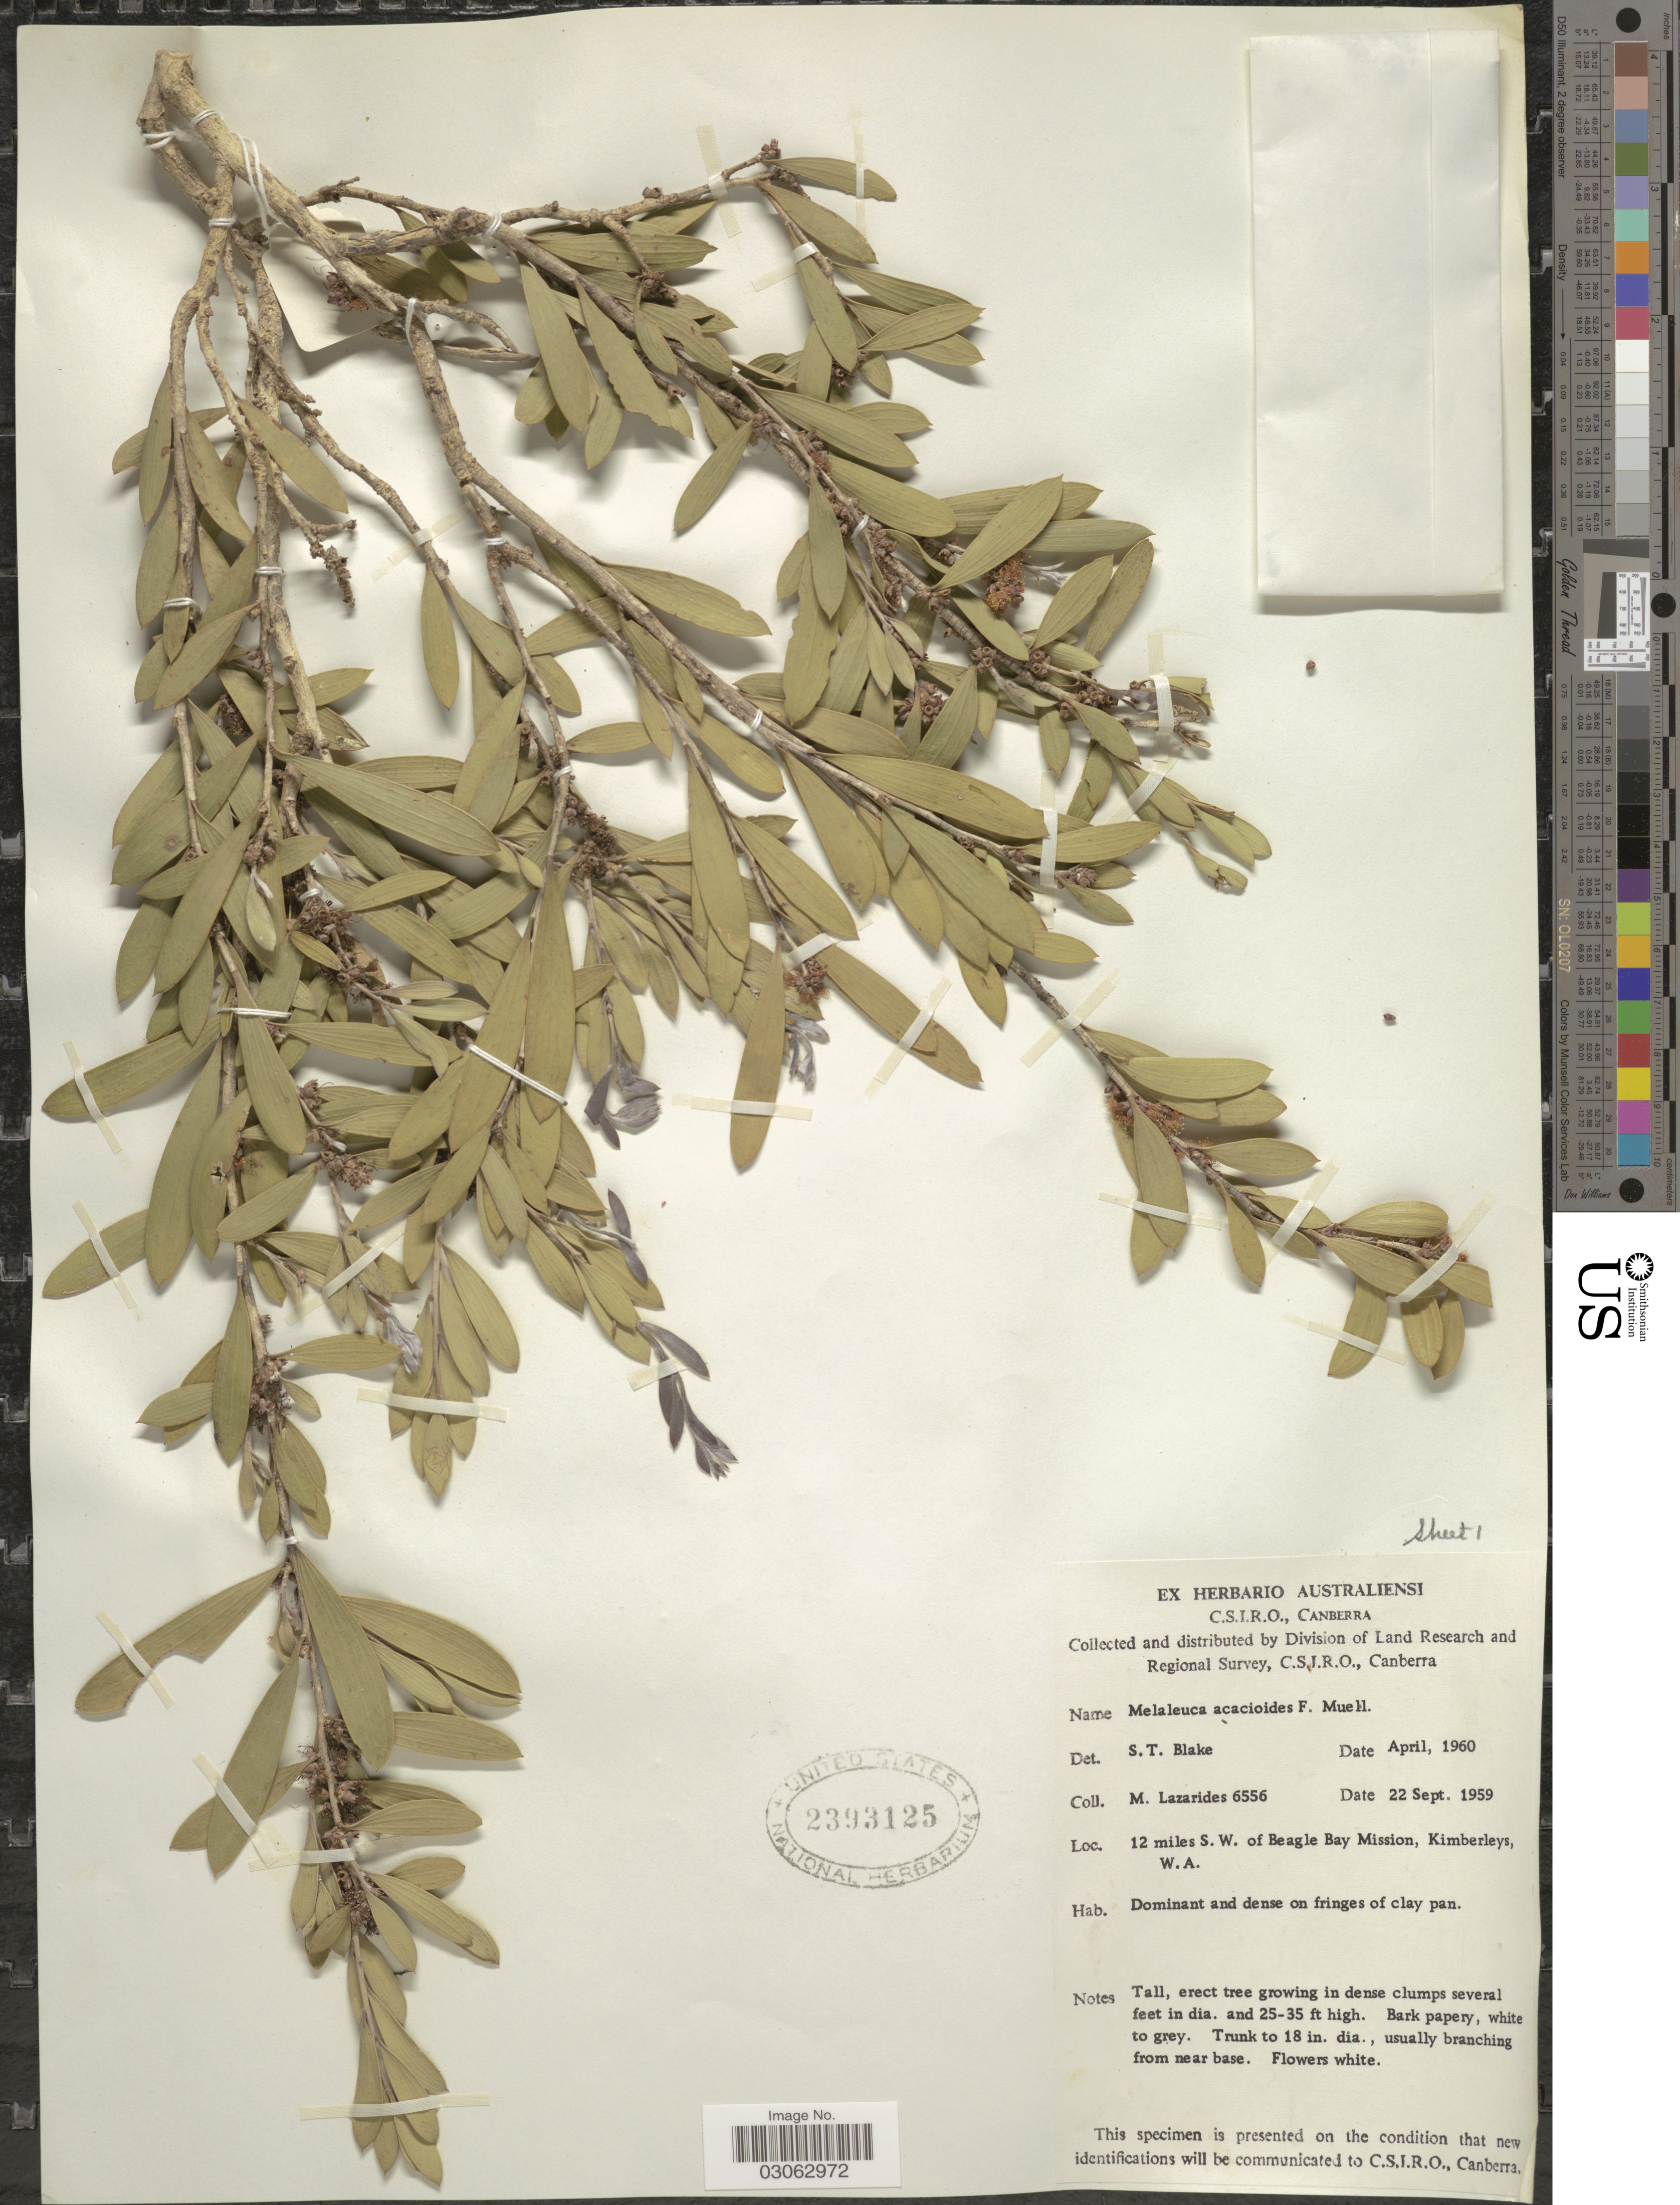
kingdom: Plantae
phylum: Tracheophyta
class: Magnoliopsida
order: Myrtales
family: Myrtaceae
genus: Melaleuca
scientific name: Melaleuca acacioides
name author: F. Muell.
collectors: M. Lazarides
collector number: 6556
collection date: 1959-09-22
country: Australia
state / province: Western Australia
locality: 12 miles S.W. of Beagle Bay Mission, Kimberleys.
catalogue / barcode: US 2393125